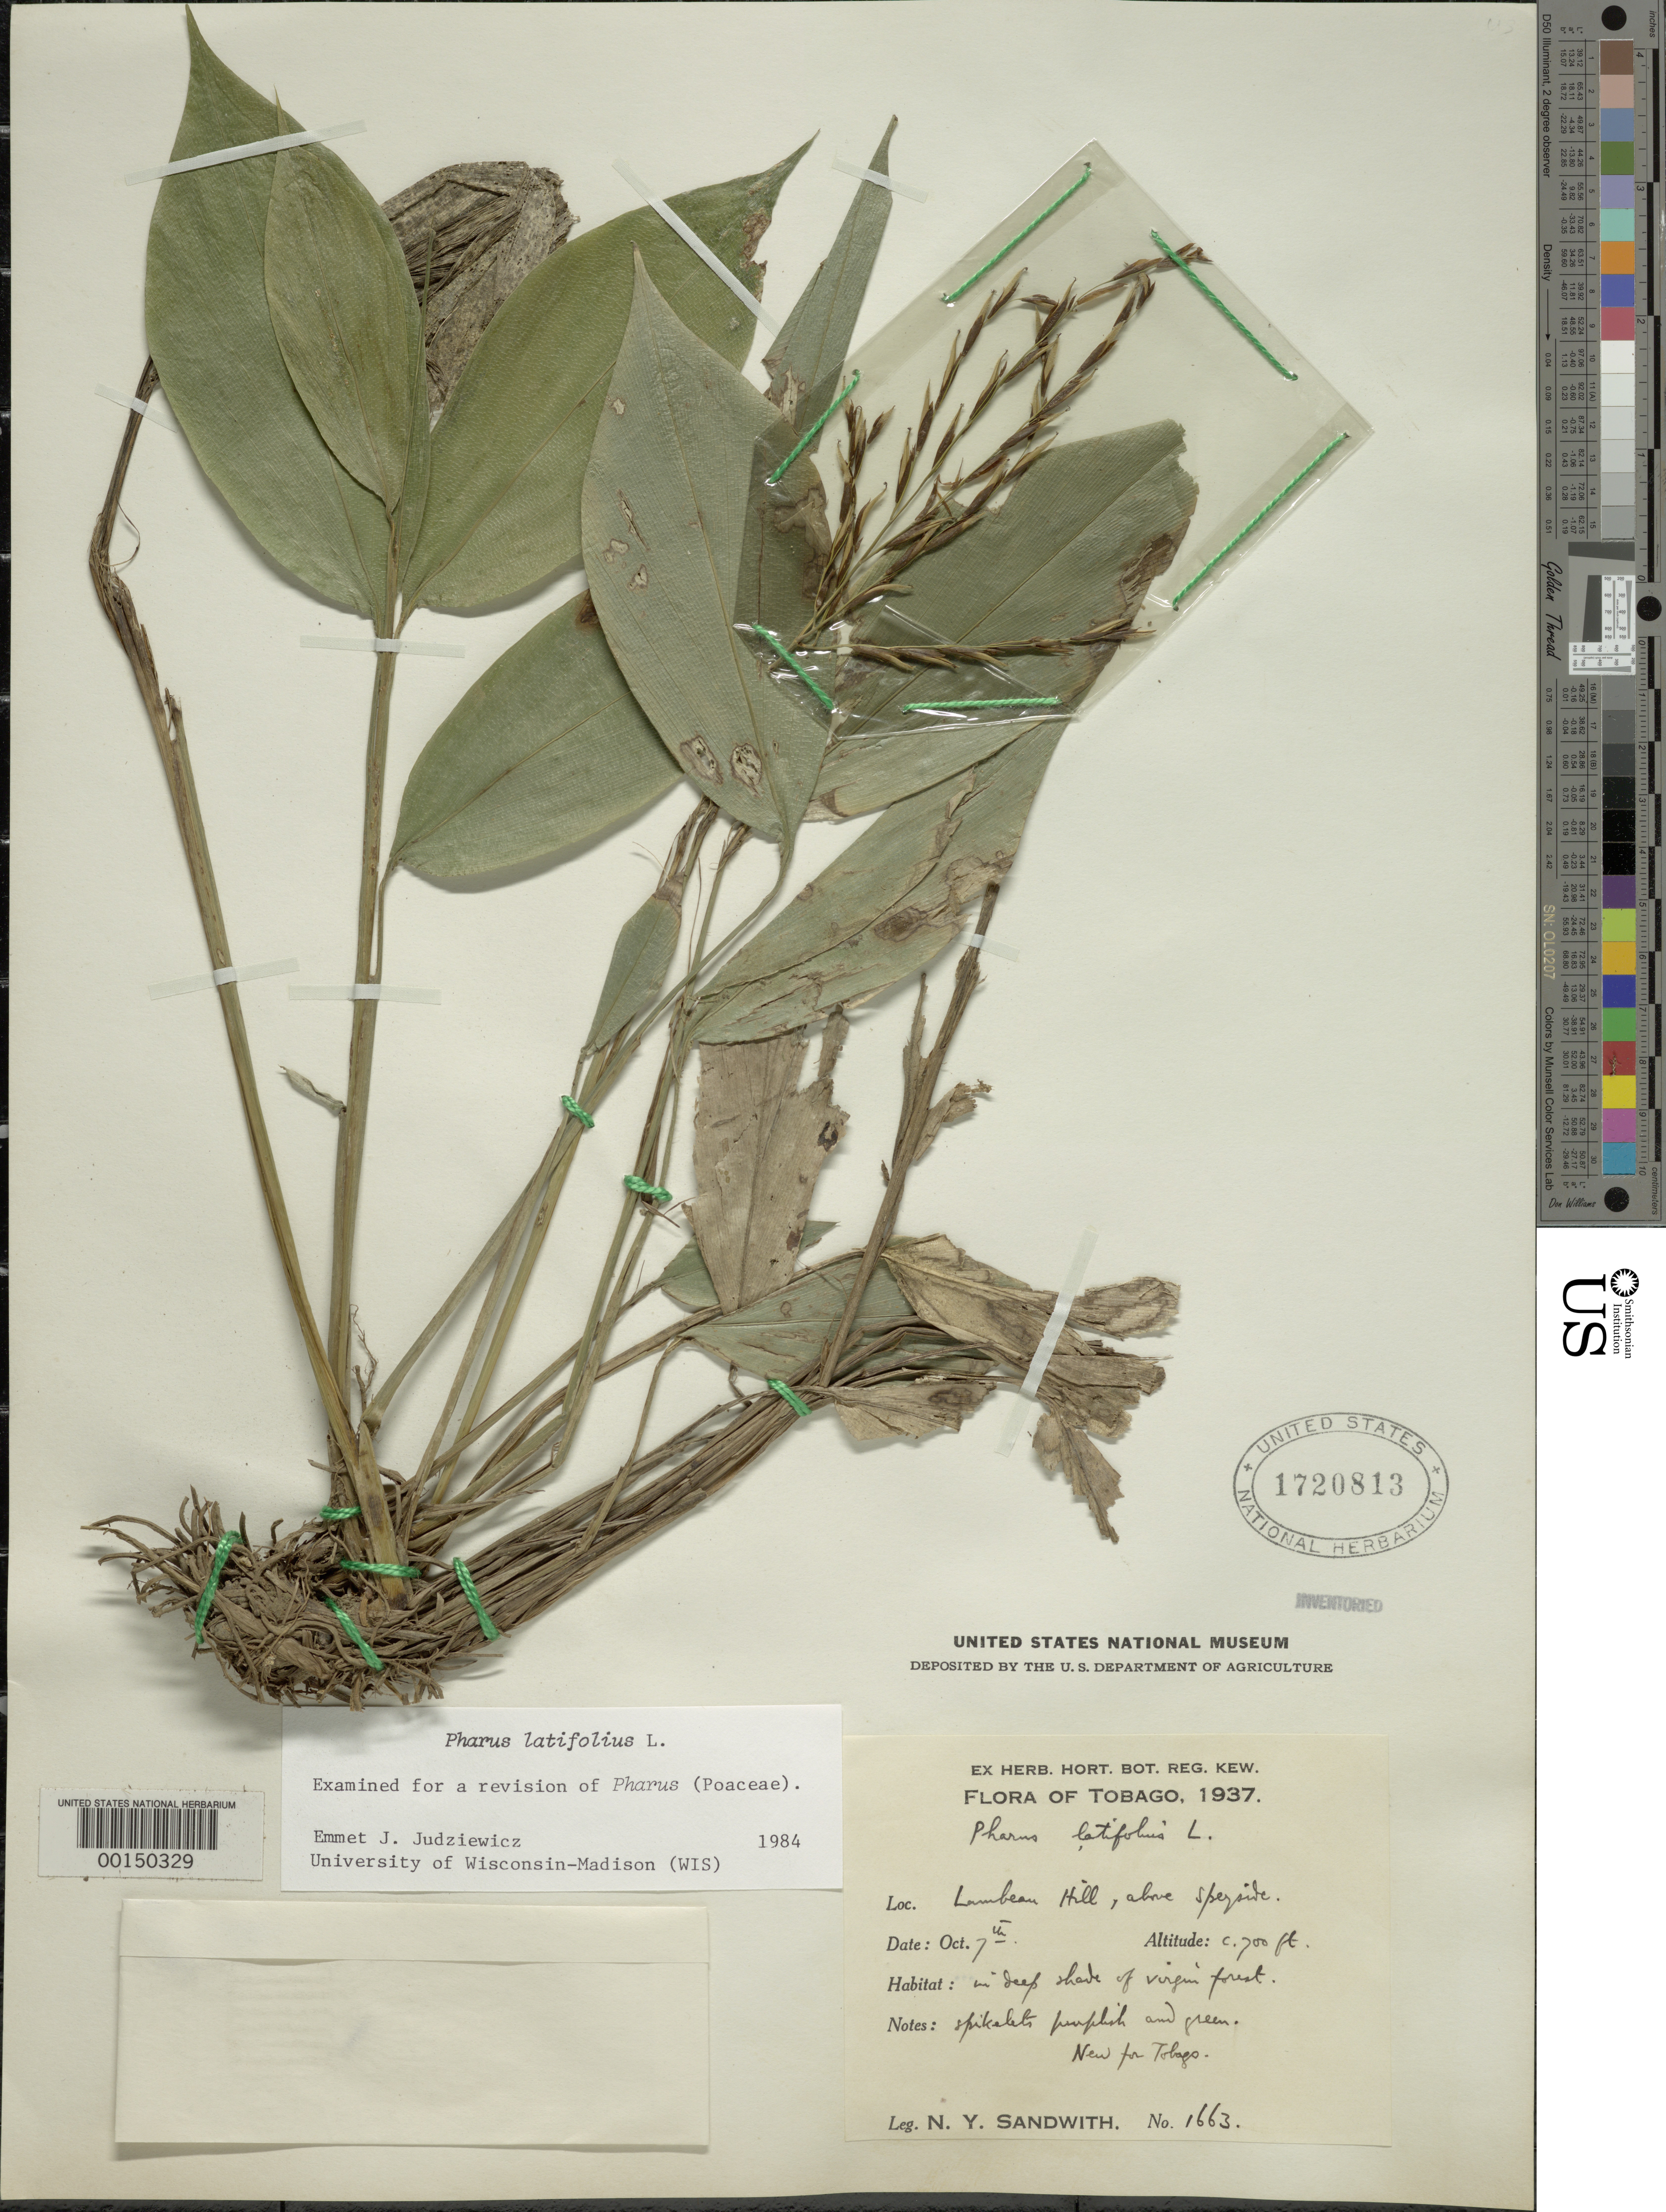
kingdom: Plantae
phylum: Tracheophyta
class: Liliopsida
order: Poales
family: Poaceae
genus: Pharus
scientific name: Pharus latifolius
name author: L.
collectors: N. Y. Sandwith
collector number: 1663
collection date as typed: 07 Oct 1937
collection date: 1937-10-07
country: Trinidad and Tobago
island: Tobago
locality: Lambean hill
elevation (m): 214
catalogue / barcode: US 1720813